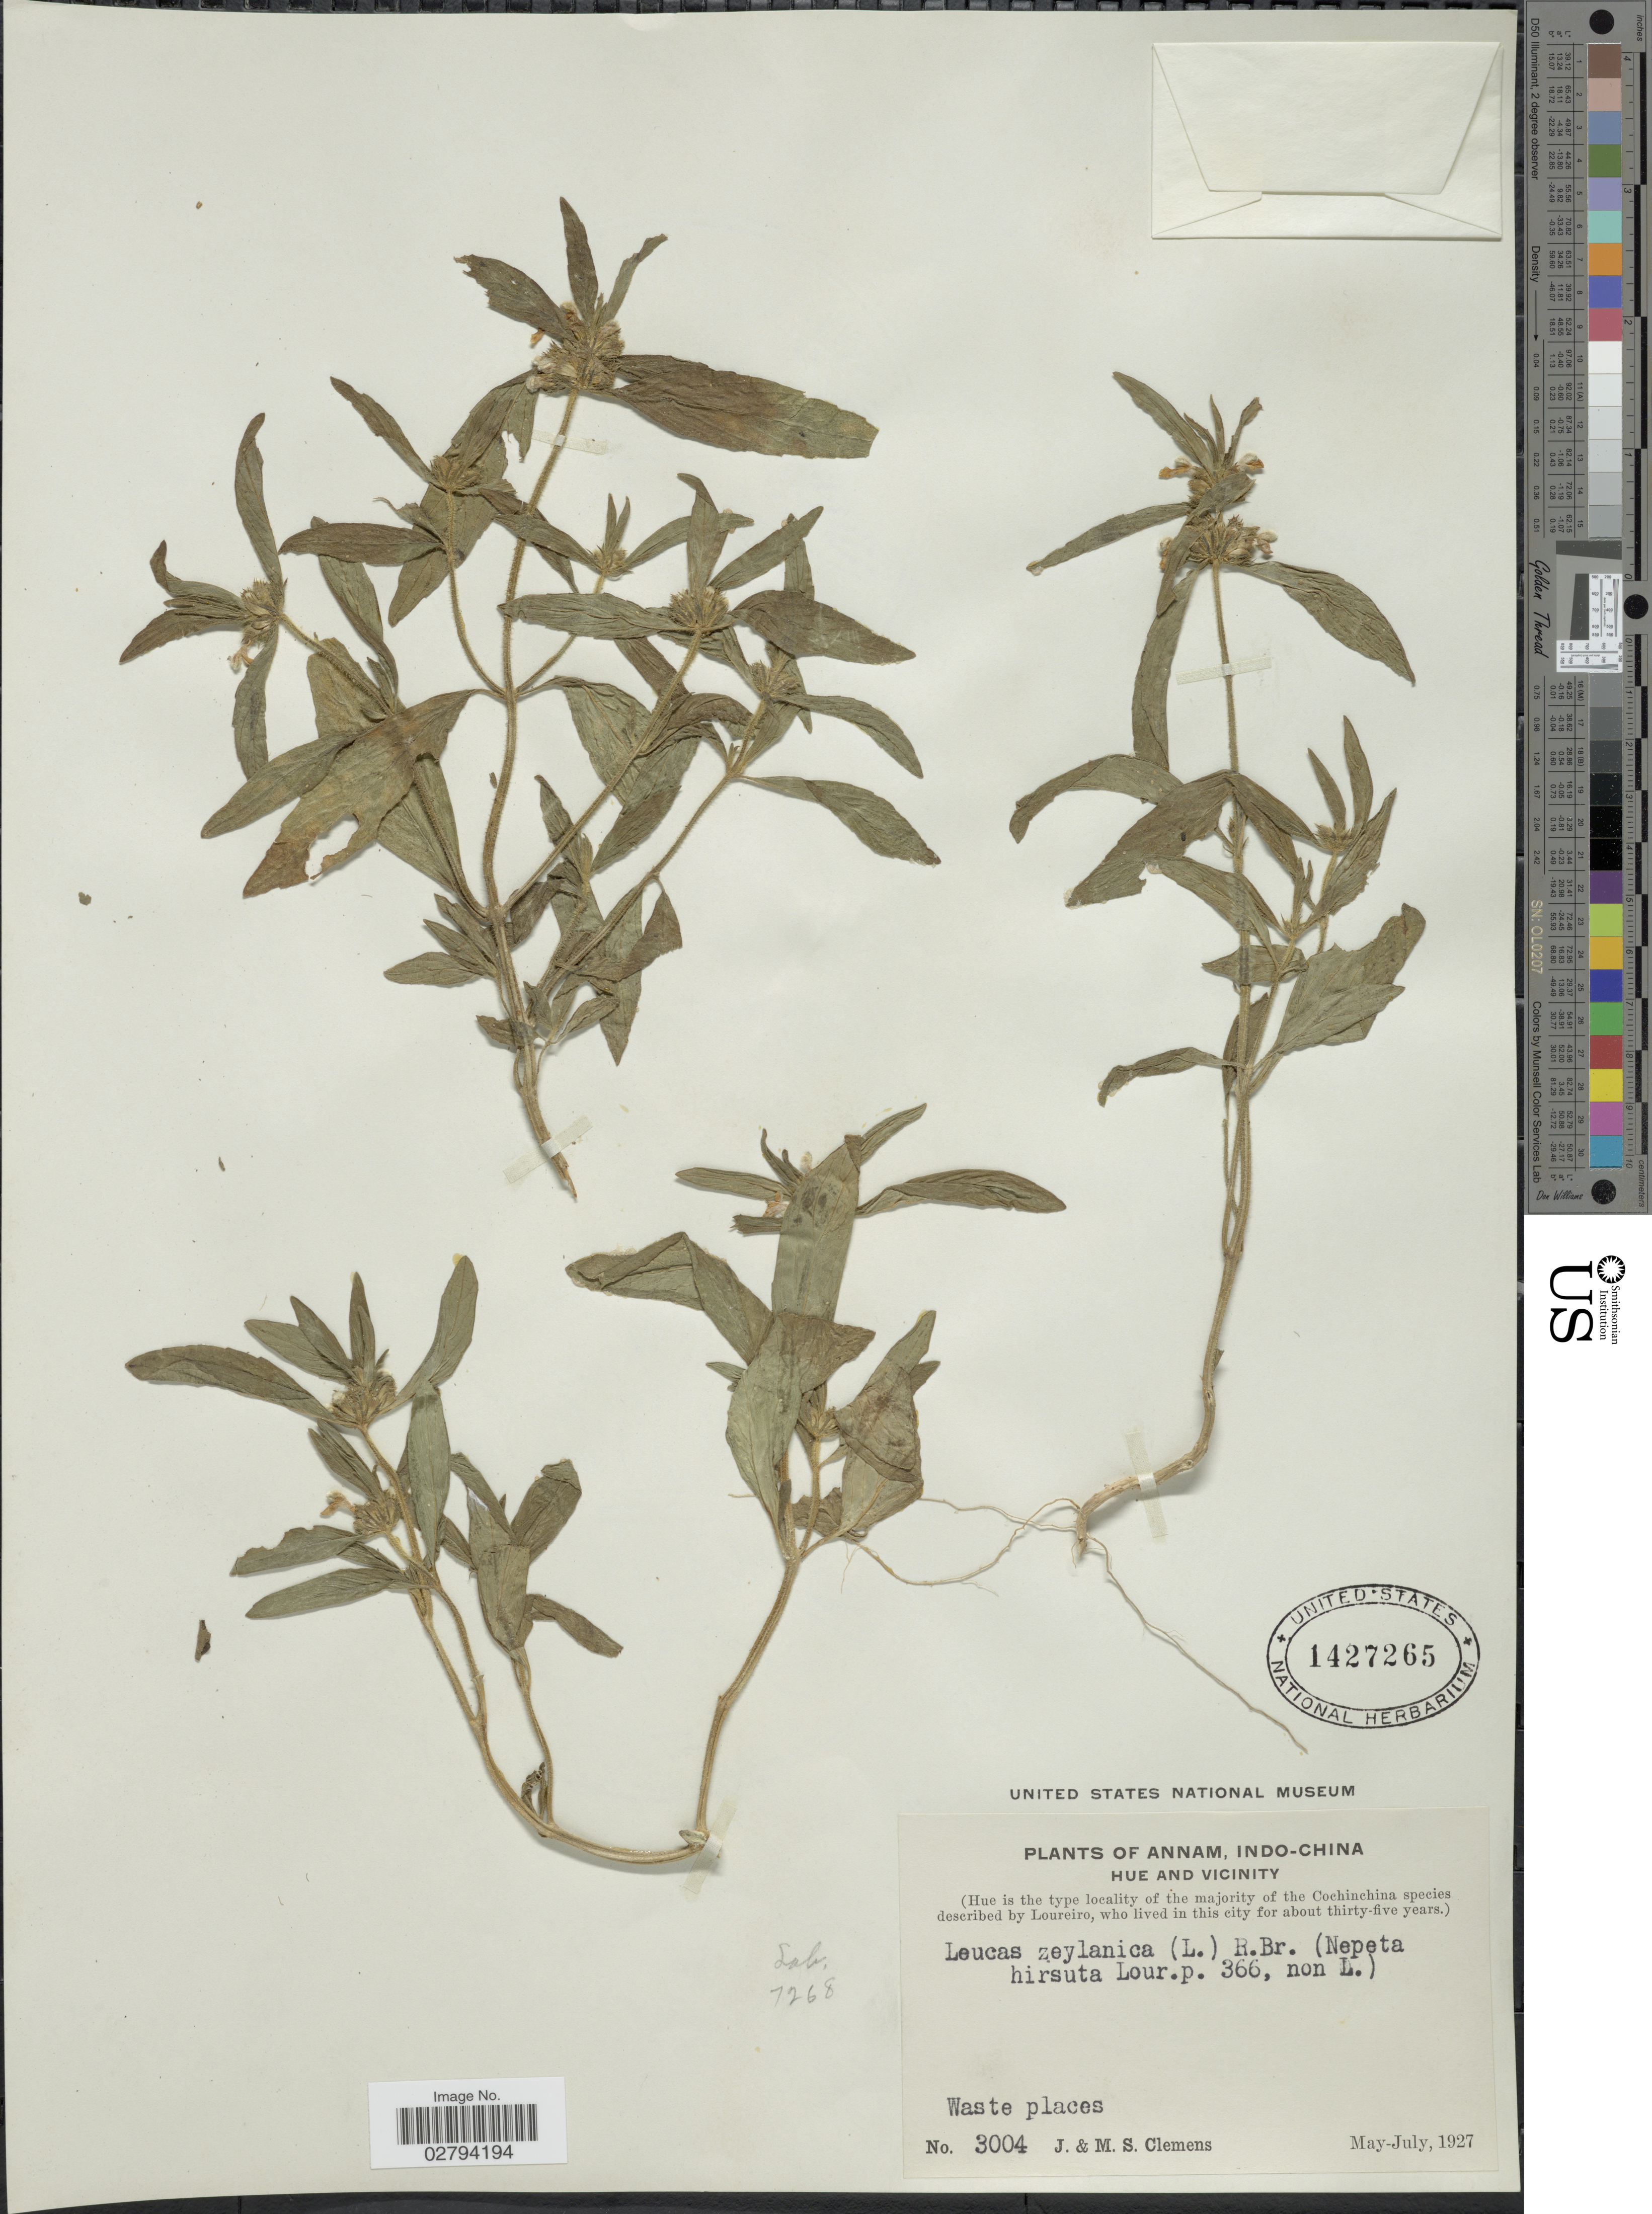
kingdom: Plantae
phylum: Tracheophyta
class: Magnoliopsida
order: Lamiales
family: Lamiaceae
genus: Leucas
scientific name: Leucas zeylanica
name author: (L.) W.T. Aiton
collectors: J. Clemens & M. S. Clemens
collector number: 3004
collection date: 1927-05/1927-07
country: Vietnam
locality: Annam, Indo-China, Hue and Vicinity, (Hue is the type locality of the majority of the Cochinchina.)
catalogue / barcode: US 1427265